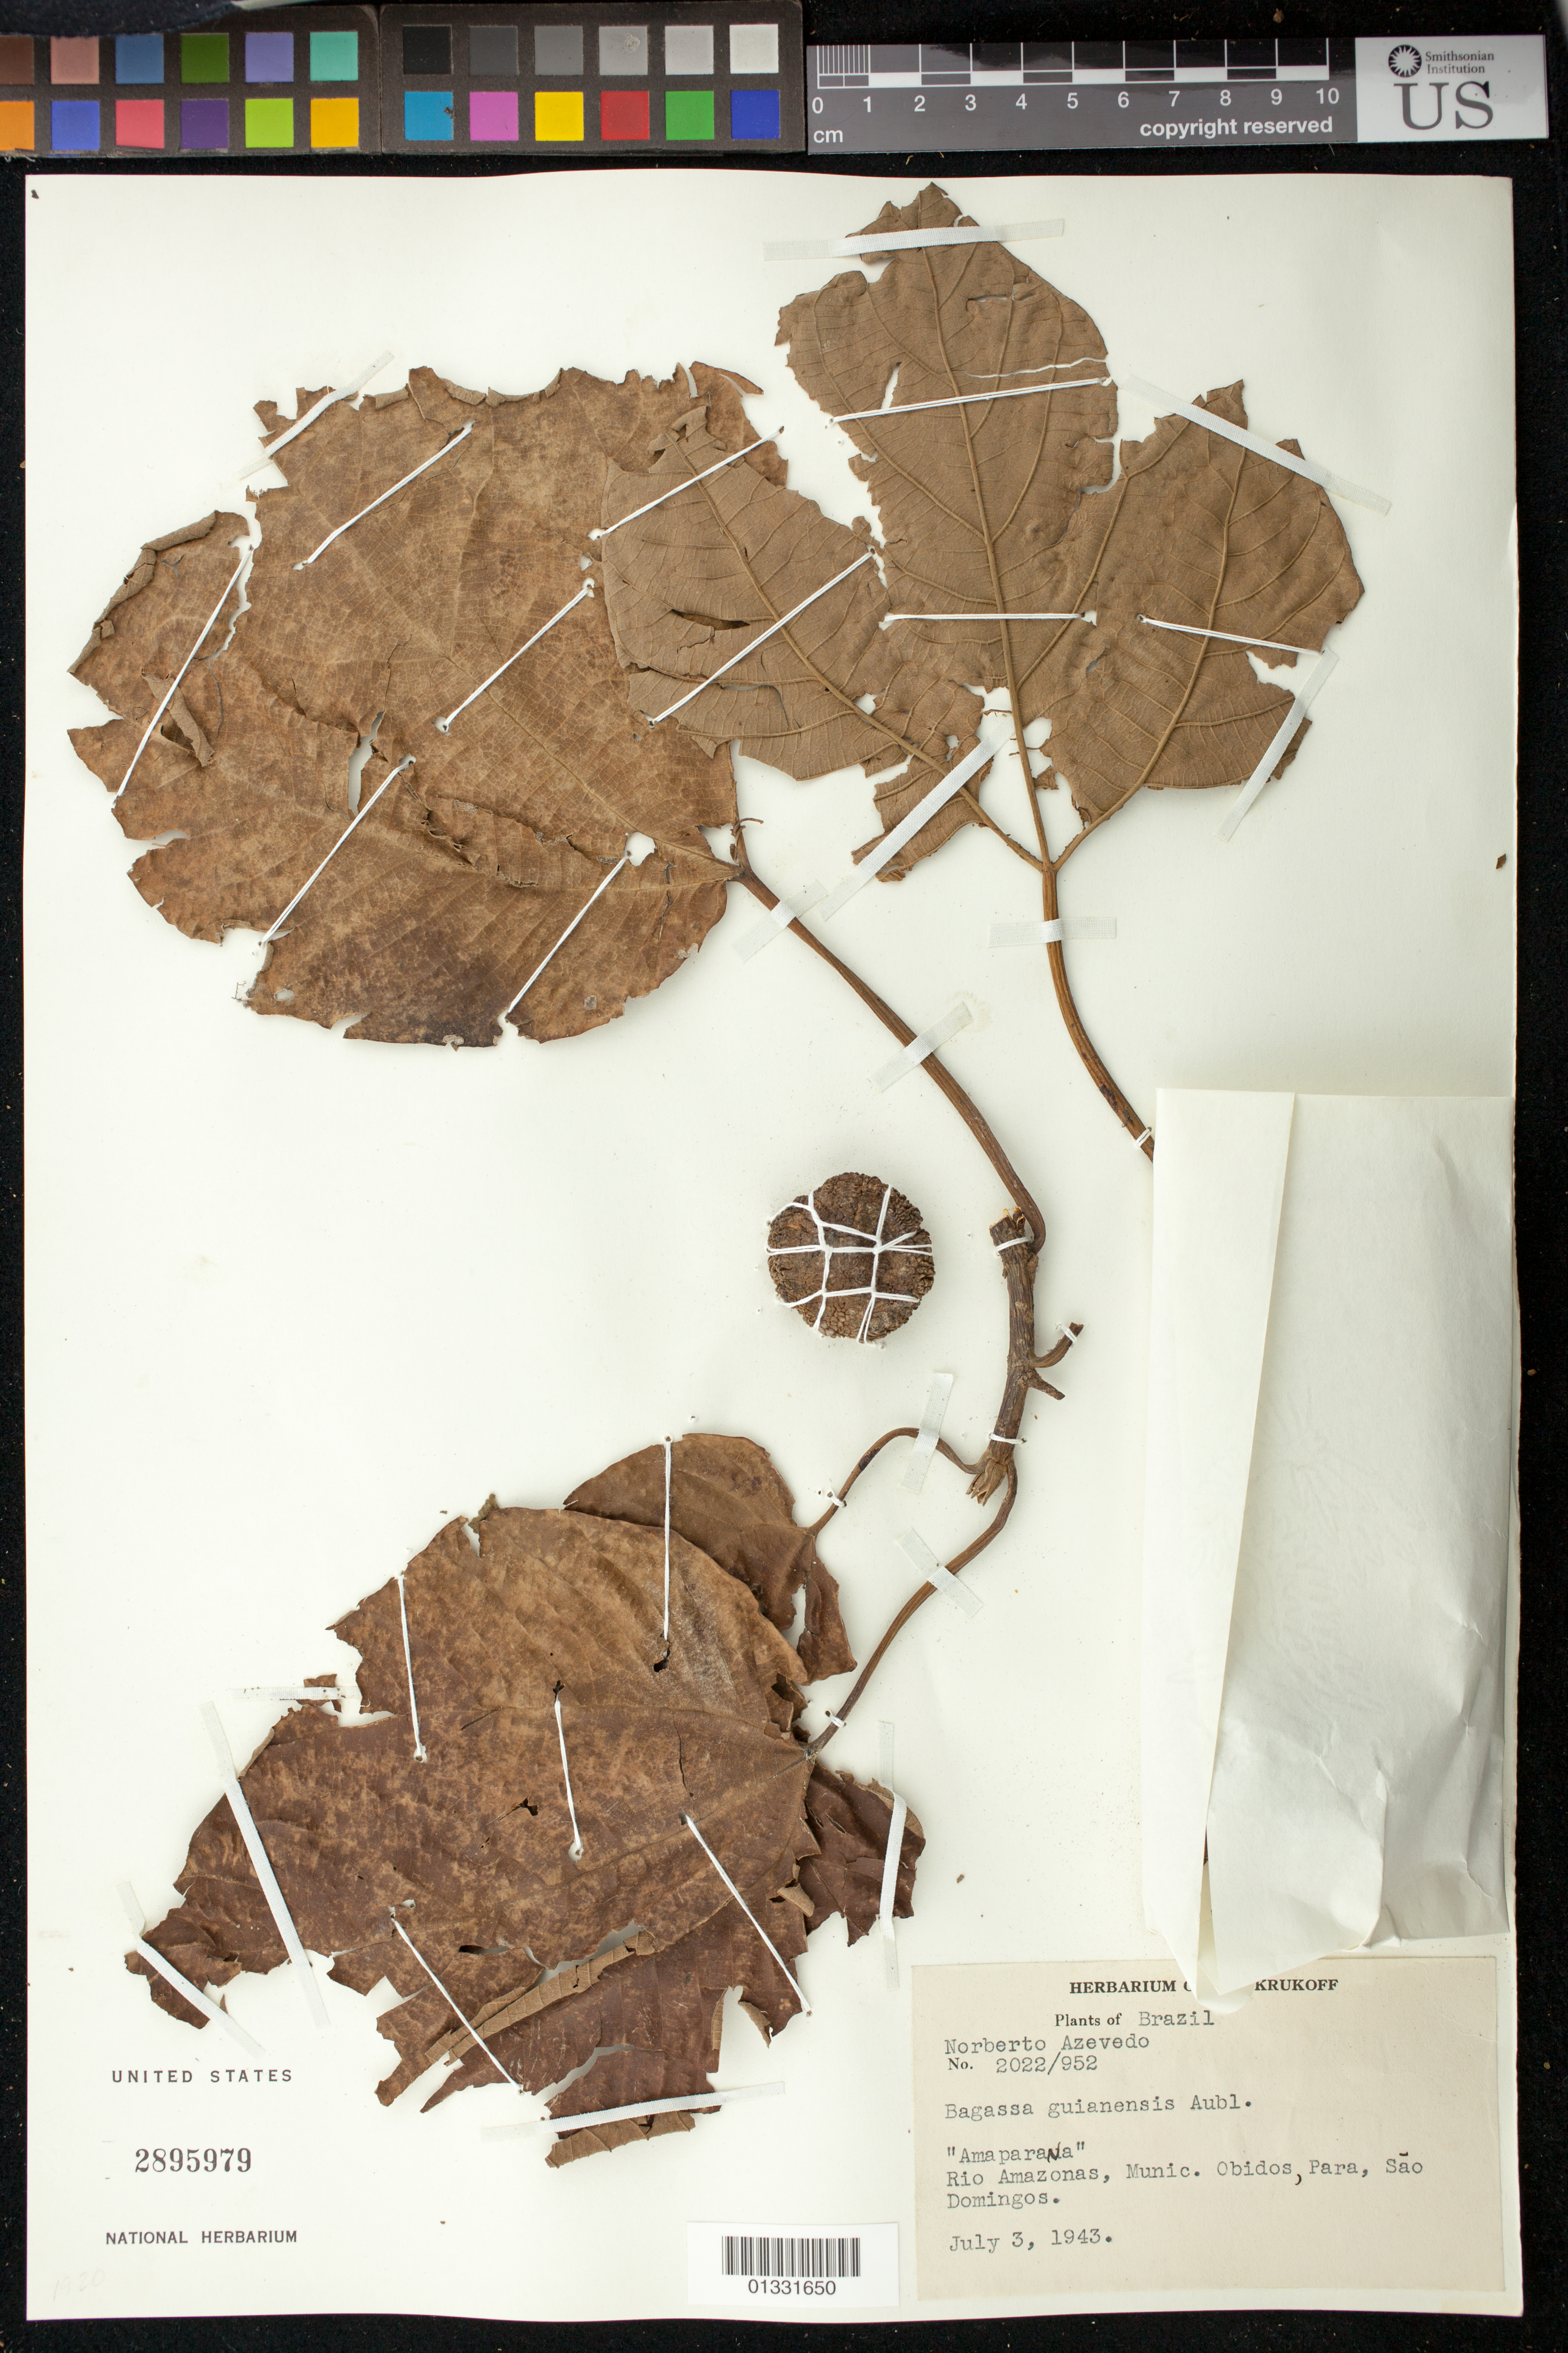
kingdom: Plantae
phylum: Tracheophyta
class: Magnoliopsida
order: Rosales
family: Moraceae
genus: Bagassa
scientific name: Bagassa guianensis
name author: Aubl.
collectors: N. Azevedo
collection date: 1943-07-03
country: Brazil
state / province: Pará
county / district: Óbidos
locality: Rio Amazonas, Munic. obidos, Para, São Domingos.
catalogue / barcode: US 2895979